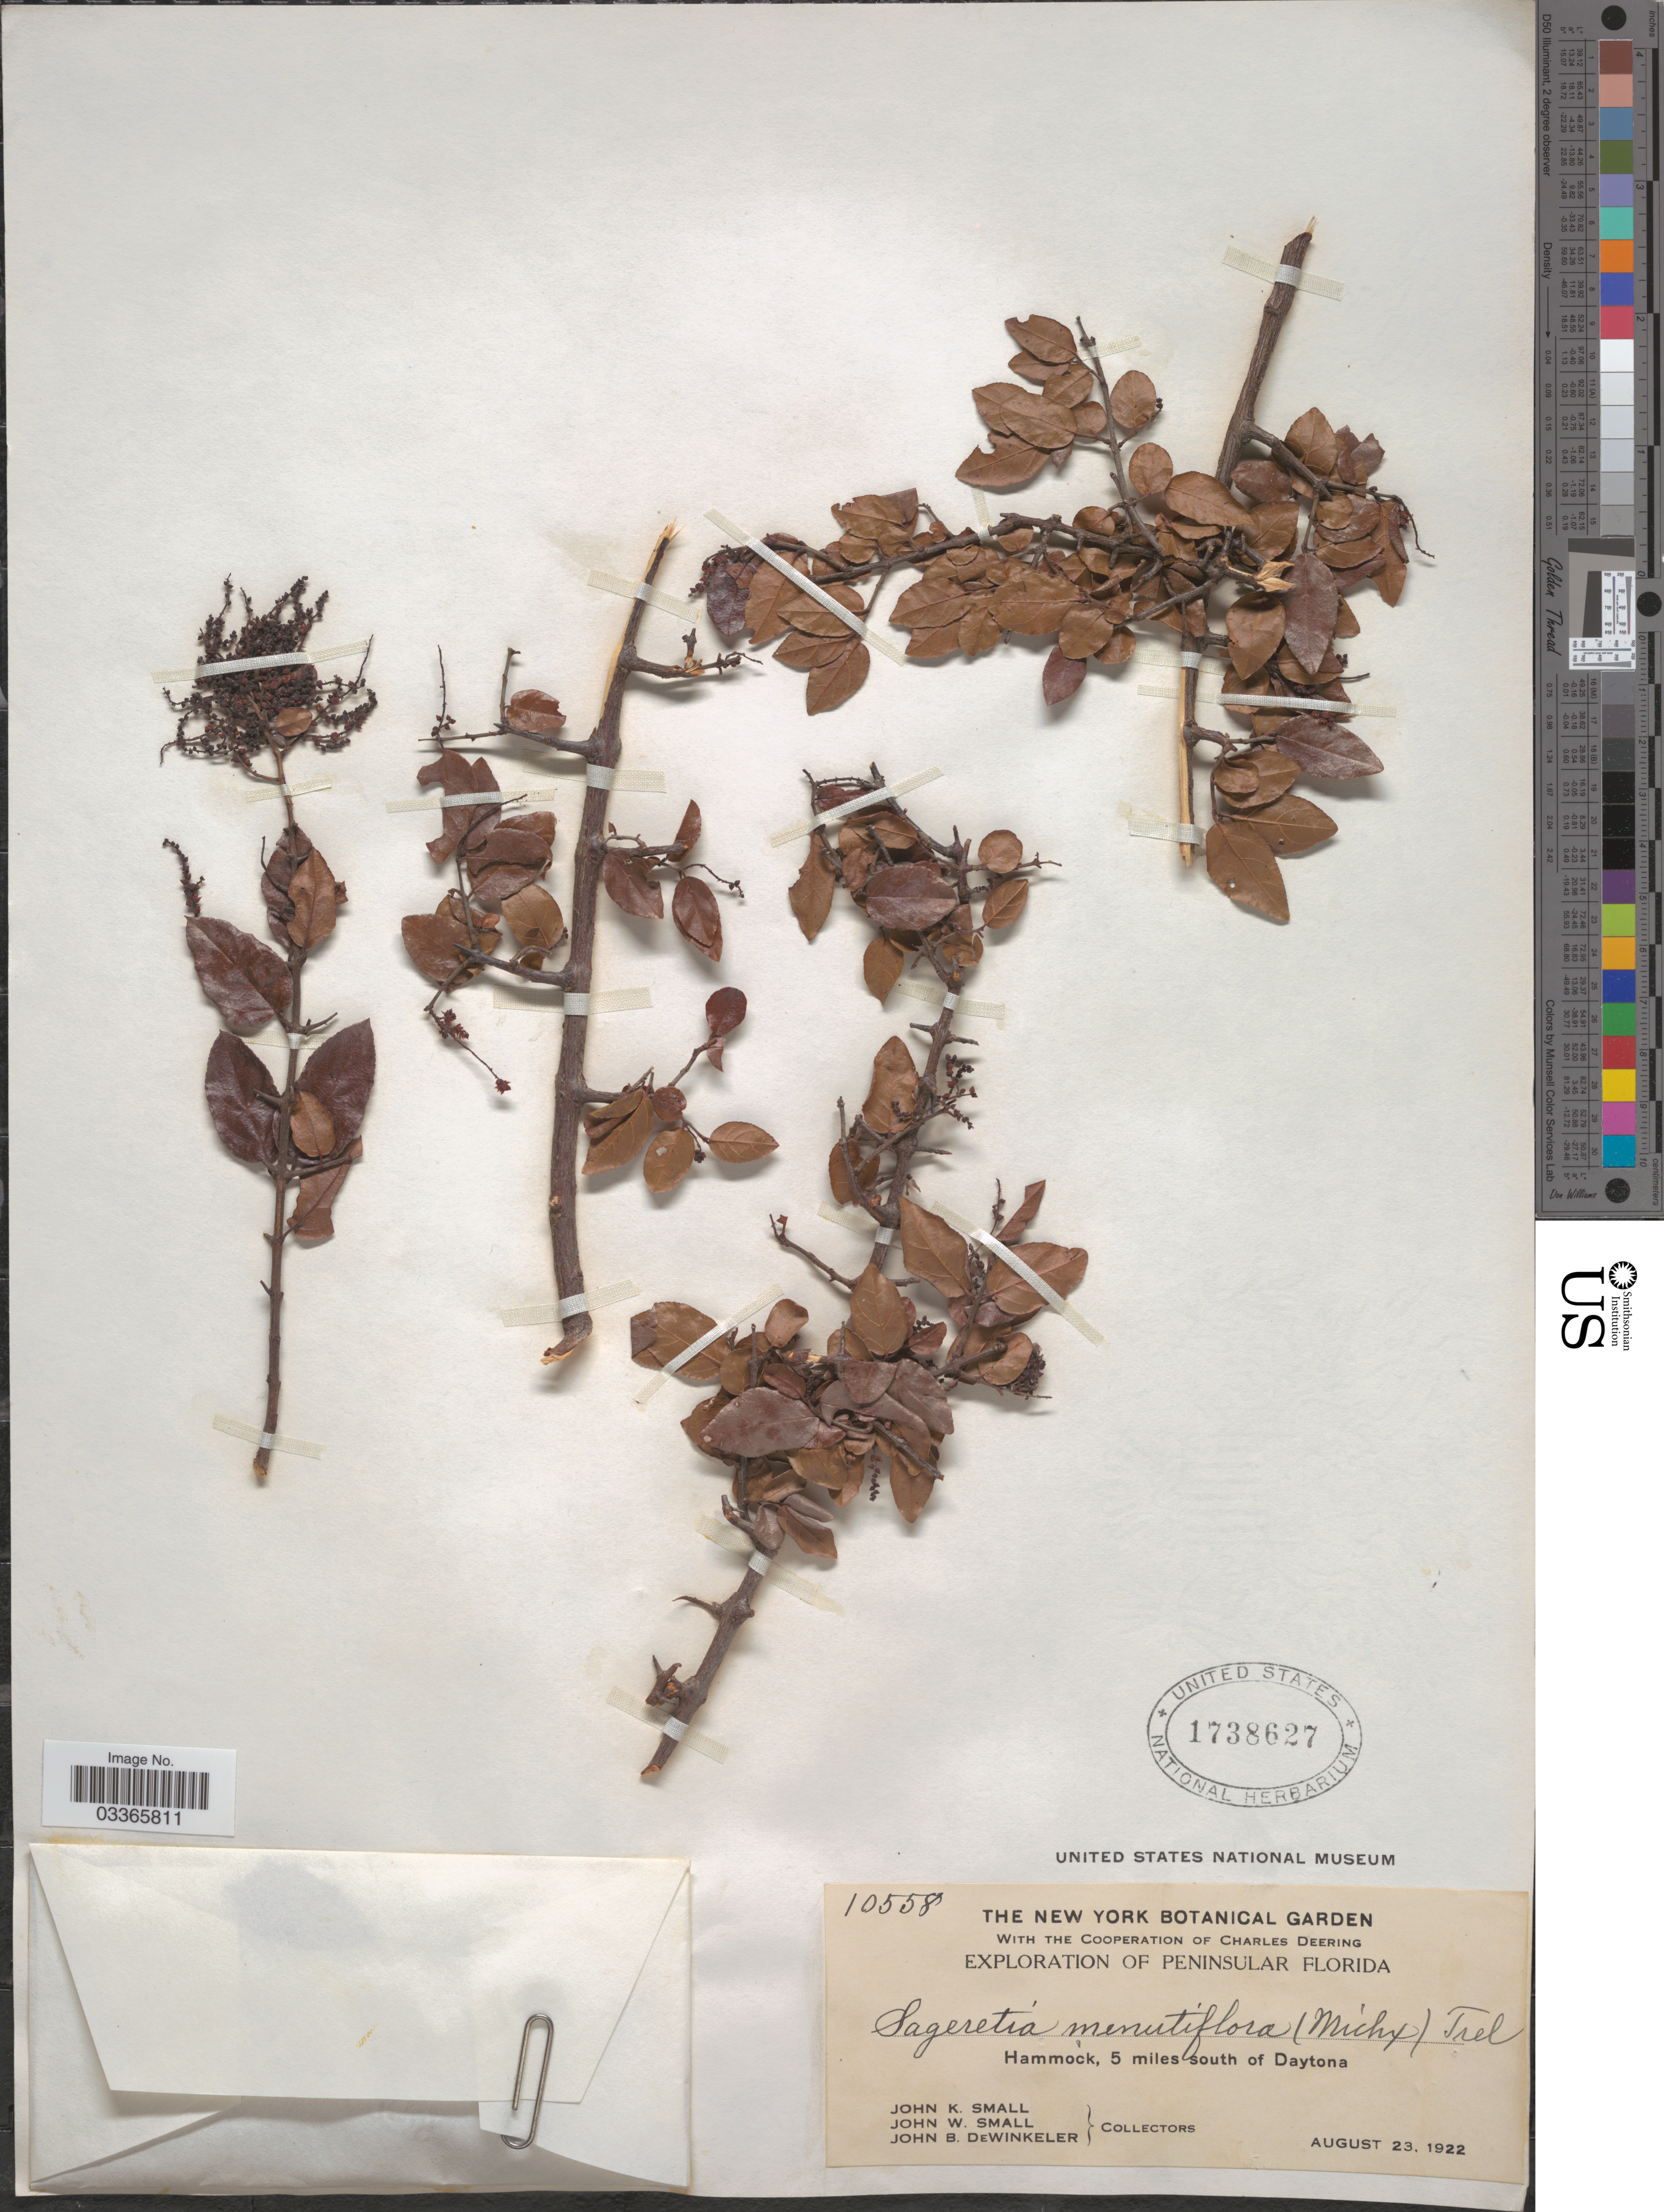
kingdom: Plantae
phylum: Tracheophyta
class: Magnoliopsida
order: Rosales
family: Rhamnaceae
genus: Sageretia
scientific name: Sageretia minutiflora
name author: (Michx.) Trel.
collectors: J. K. Small, J. Small & J. B. Dewinkeler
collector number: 10558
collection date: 1922-08-23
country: United States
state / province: Florida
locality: Hammock, 5 miles south of Daytona.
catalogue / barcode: US 1738627